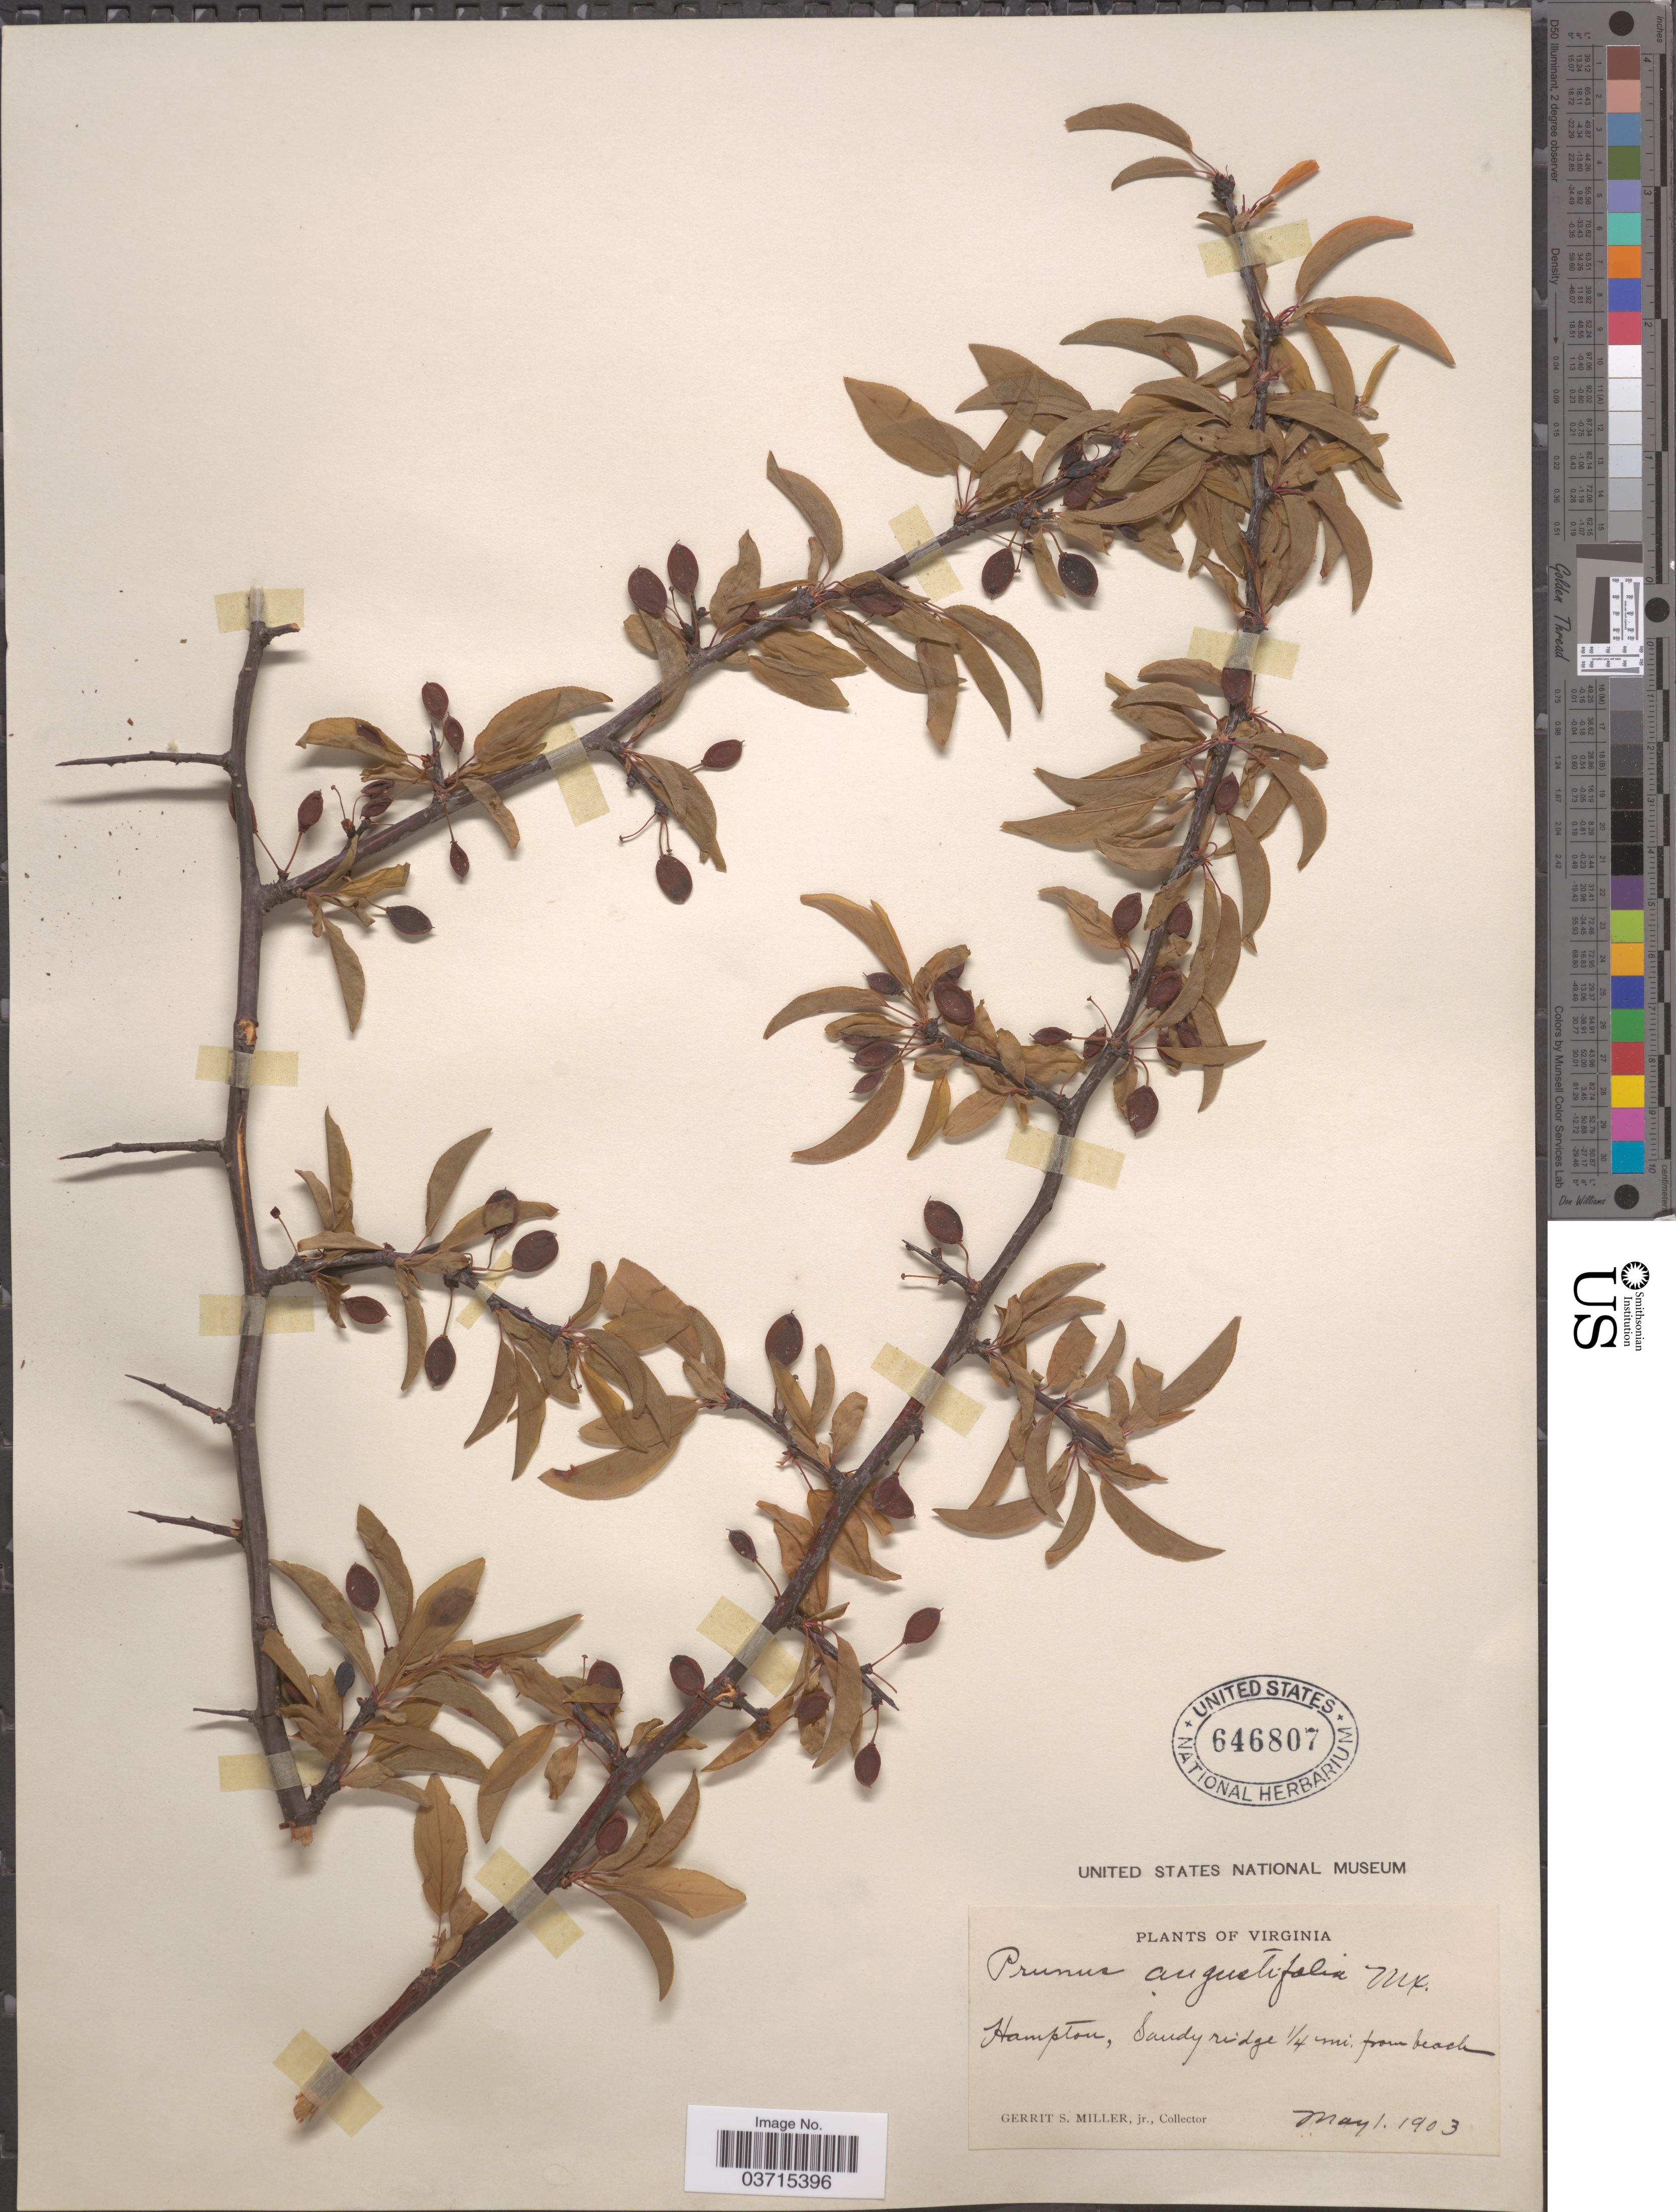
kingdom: Plantae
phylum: Tracheophyta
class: Magnoliopsida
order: Rosales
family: Rosaceae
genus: Prunus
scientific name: Prunus angustifolia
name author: Marshall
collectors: G. S. Miller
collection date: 1903-05-01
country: United States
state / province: Virginia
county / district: City of Hampton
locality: Hampton, Sandy ridge ¼ mi. from beach.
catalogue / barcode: US 646807